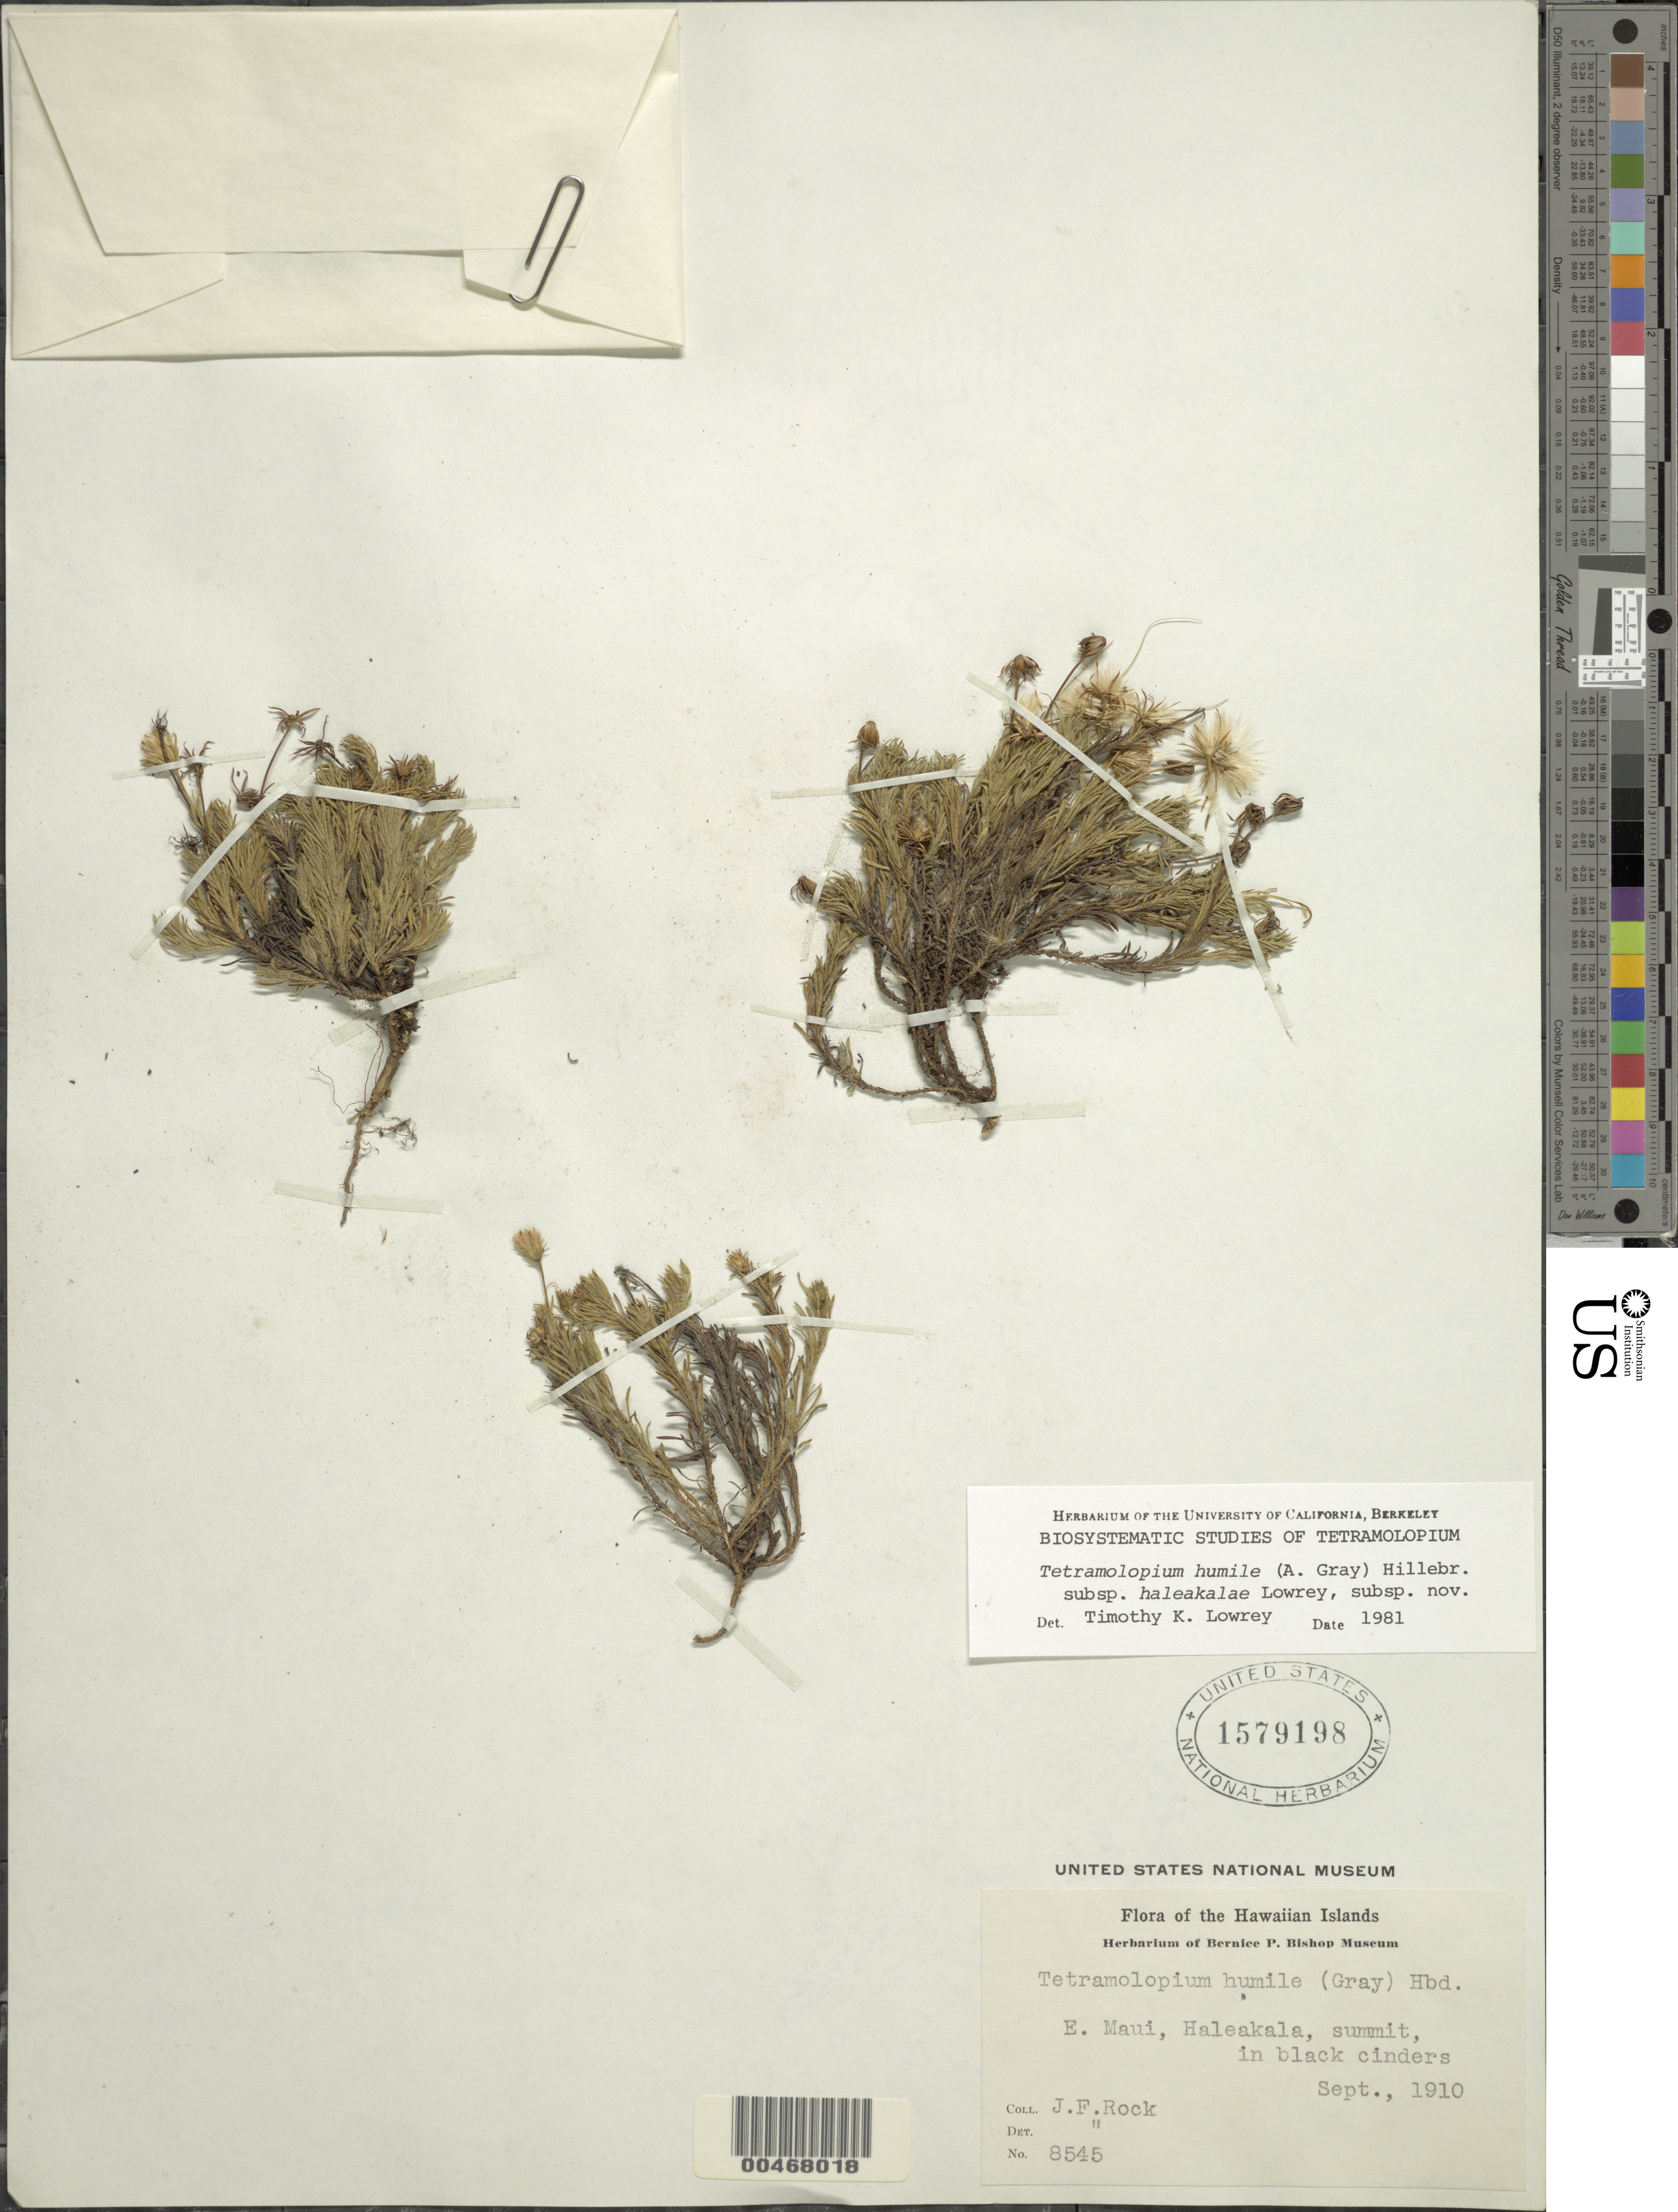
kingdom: Plantae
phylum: Tracheophyta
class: Magnoliopsida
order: Asterales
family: Asteraceae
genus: Tetramolopium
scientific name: Tetramolopium humile subsp. haleakalae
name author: Lowrey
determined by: Lowrey, T. K.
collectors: J. F. Rock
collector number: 8545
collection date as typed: Sep 1910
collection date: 1910-09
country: United States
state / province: Hawaii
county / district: Maui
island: Maui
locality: Haleakala, summit, East Maui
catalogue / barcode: US 1579198